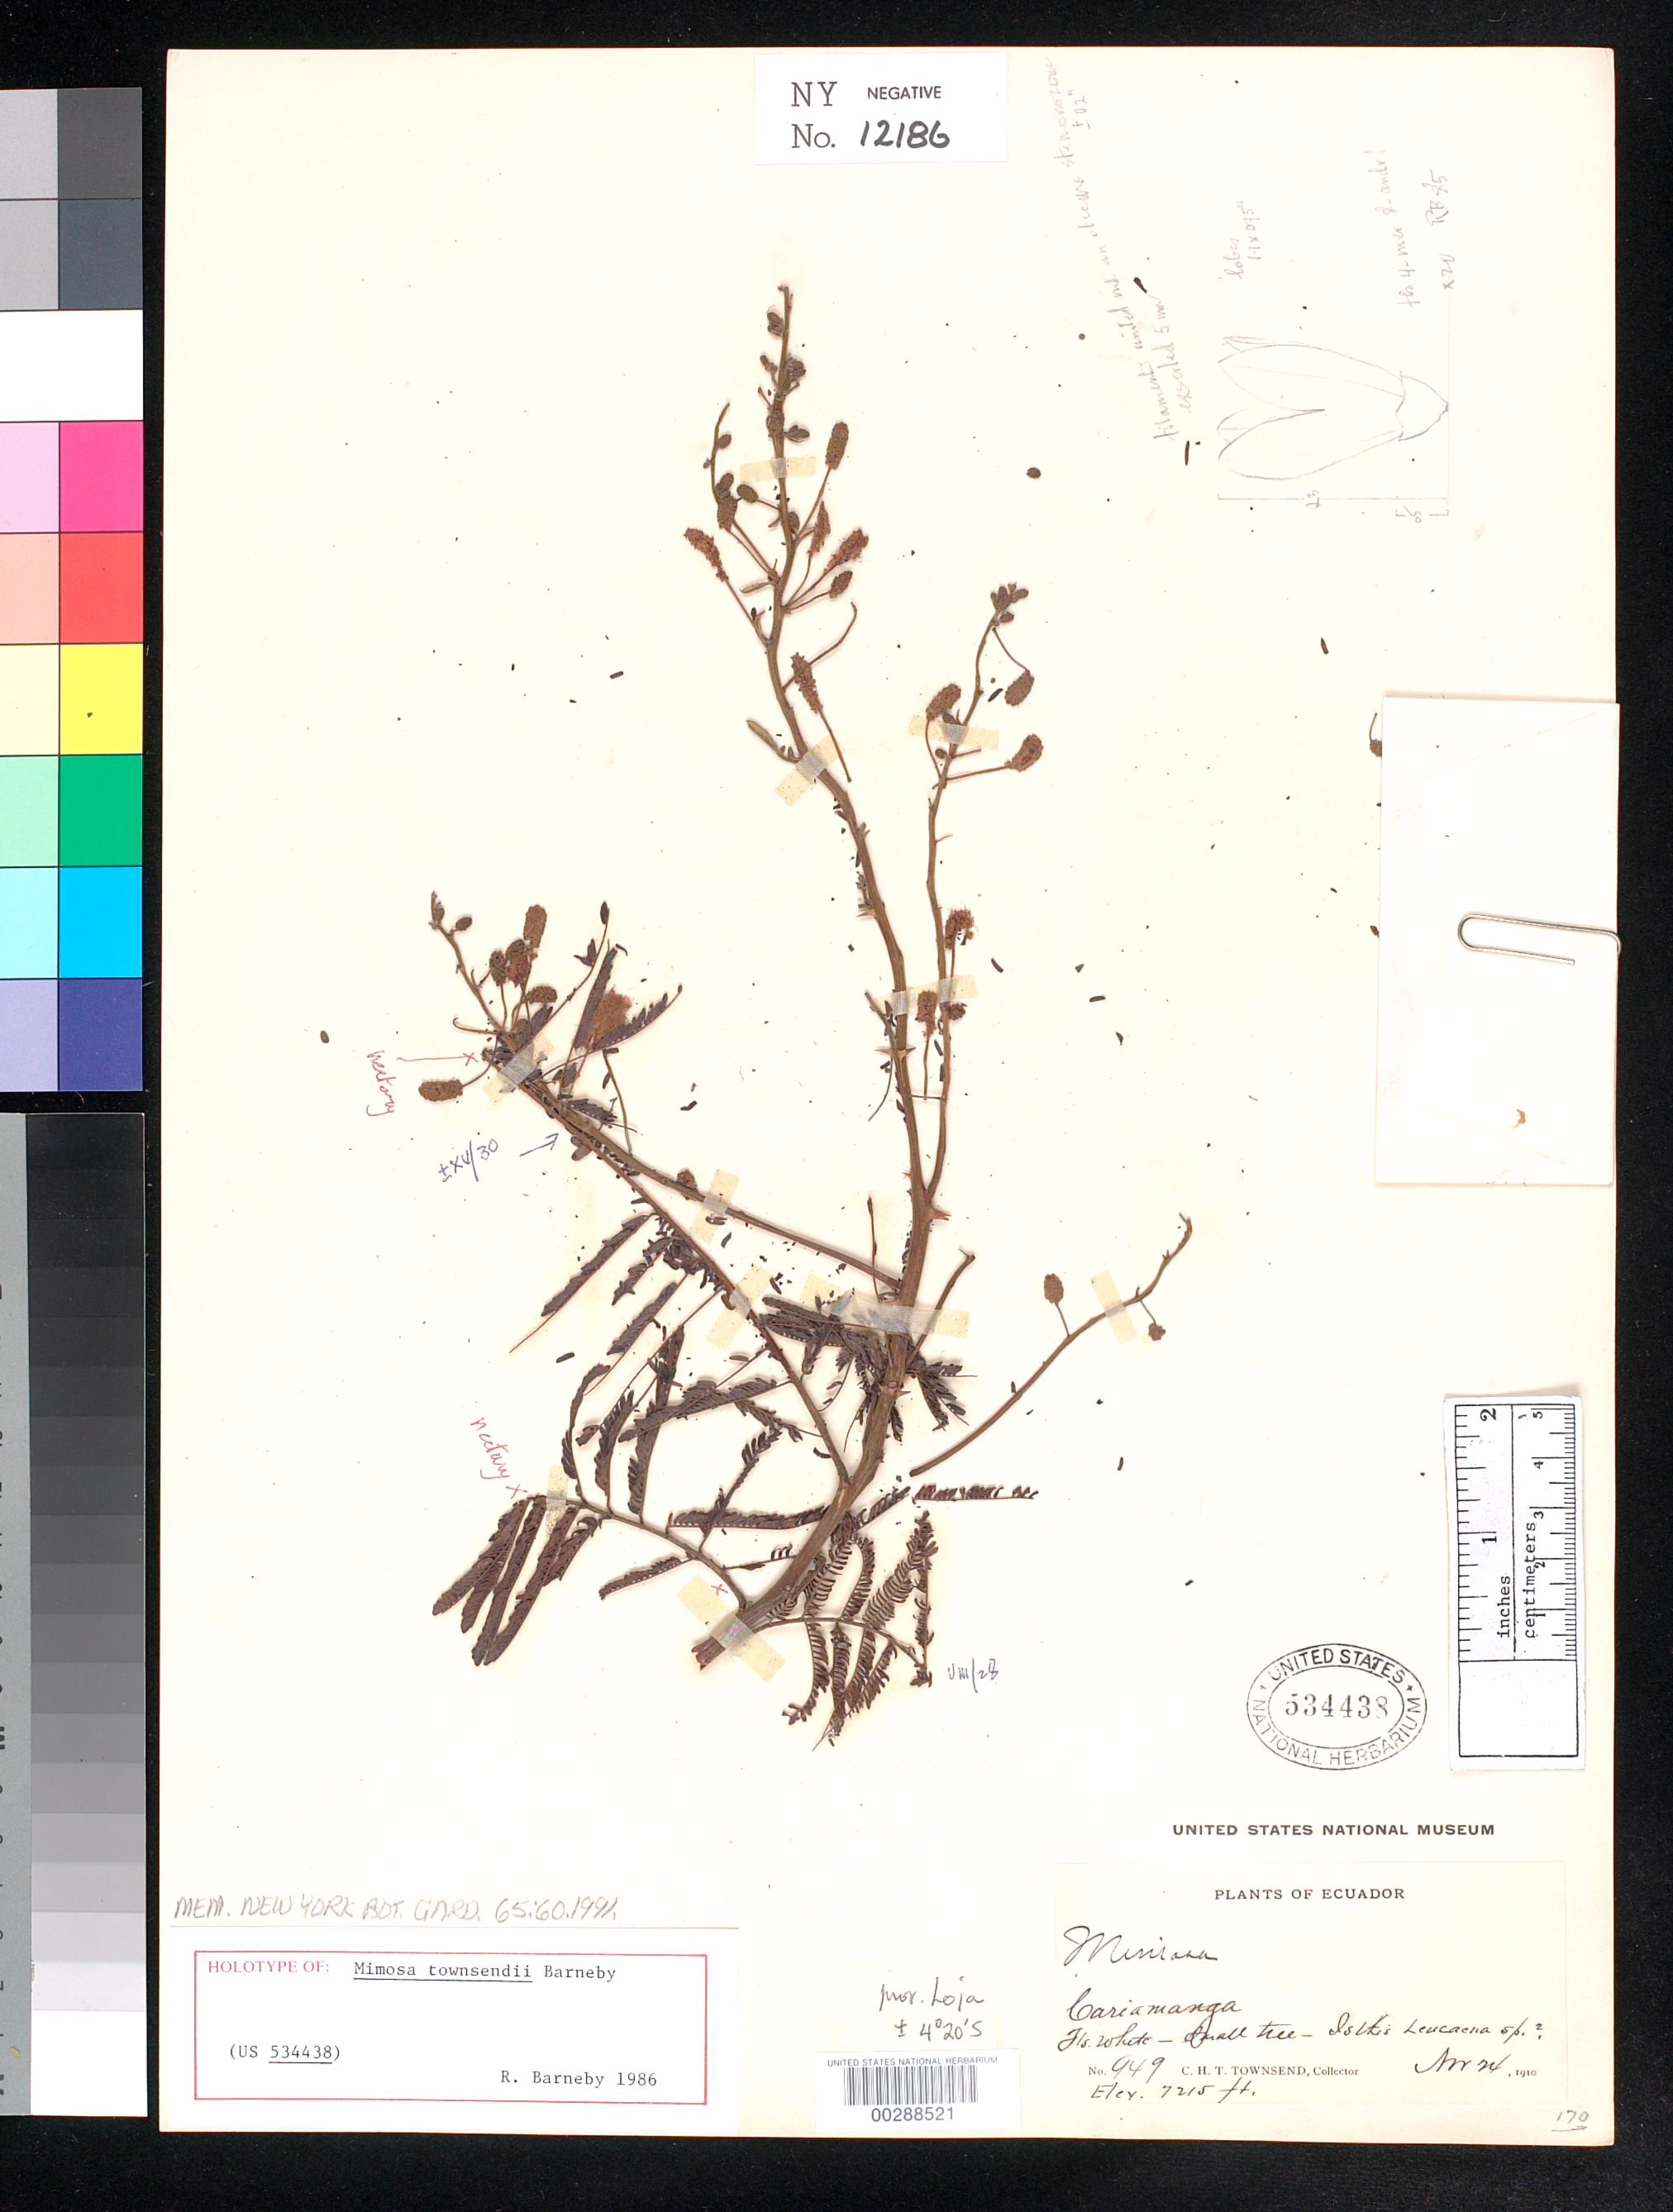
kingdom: Plantae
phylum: Tracheophyta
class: Magnoliopsida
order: Fabales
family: Fabaceae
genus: Mimosa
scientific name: Mimosa townsendii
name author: Barneby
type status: Holotype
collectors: C. H. T. Townsend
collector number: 949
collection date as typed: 24 Nov 1910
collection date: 1910-11-24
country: Ecuador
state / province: Loja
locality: Cariamanga.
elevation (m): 2150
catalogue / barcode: US 534438